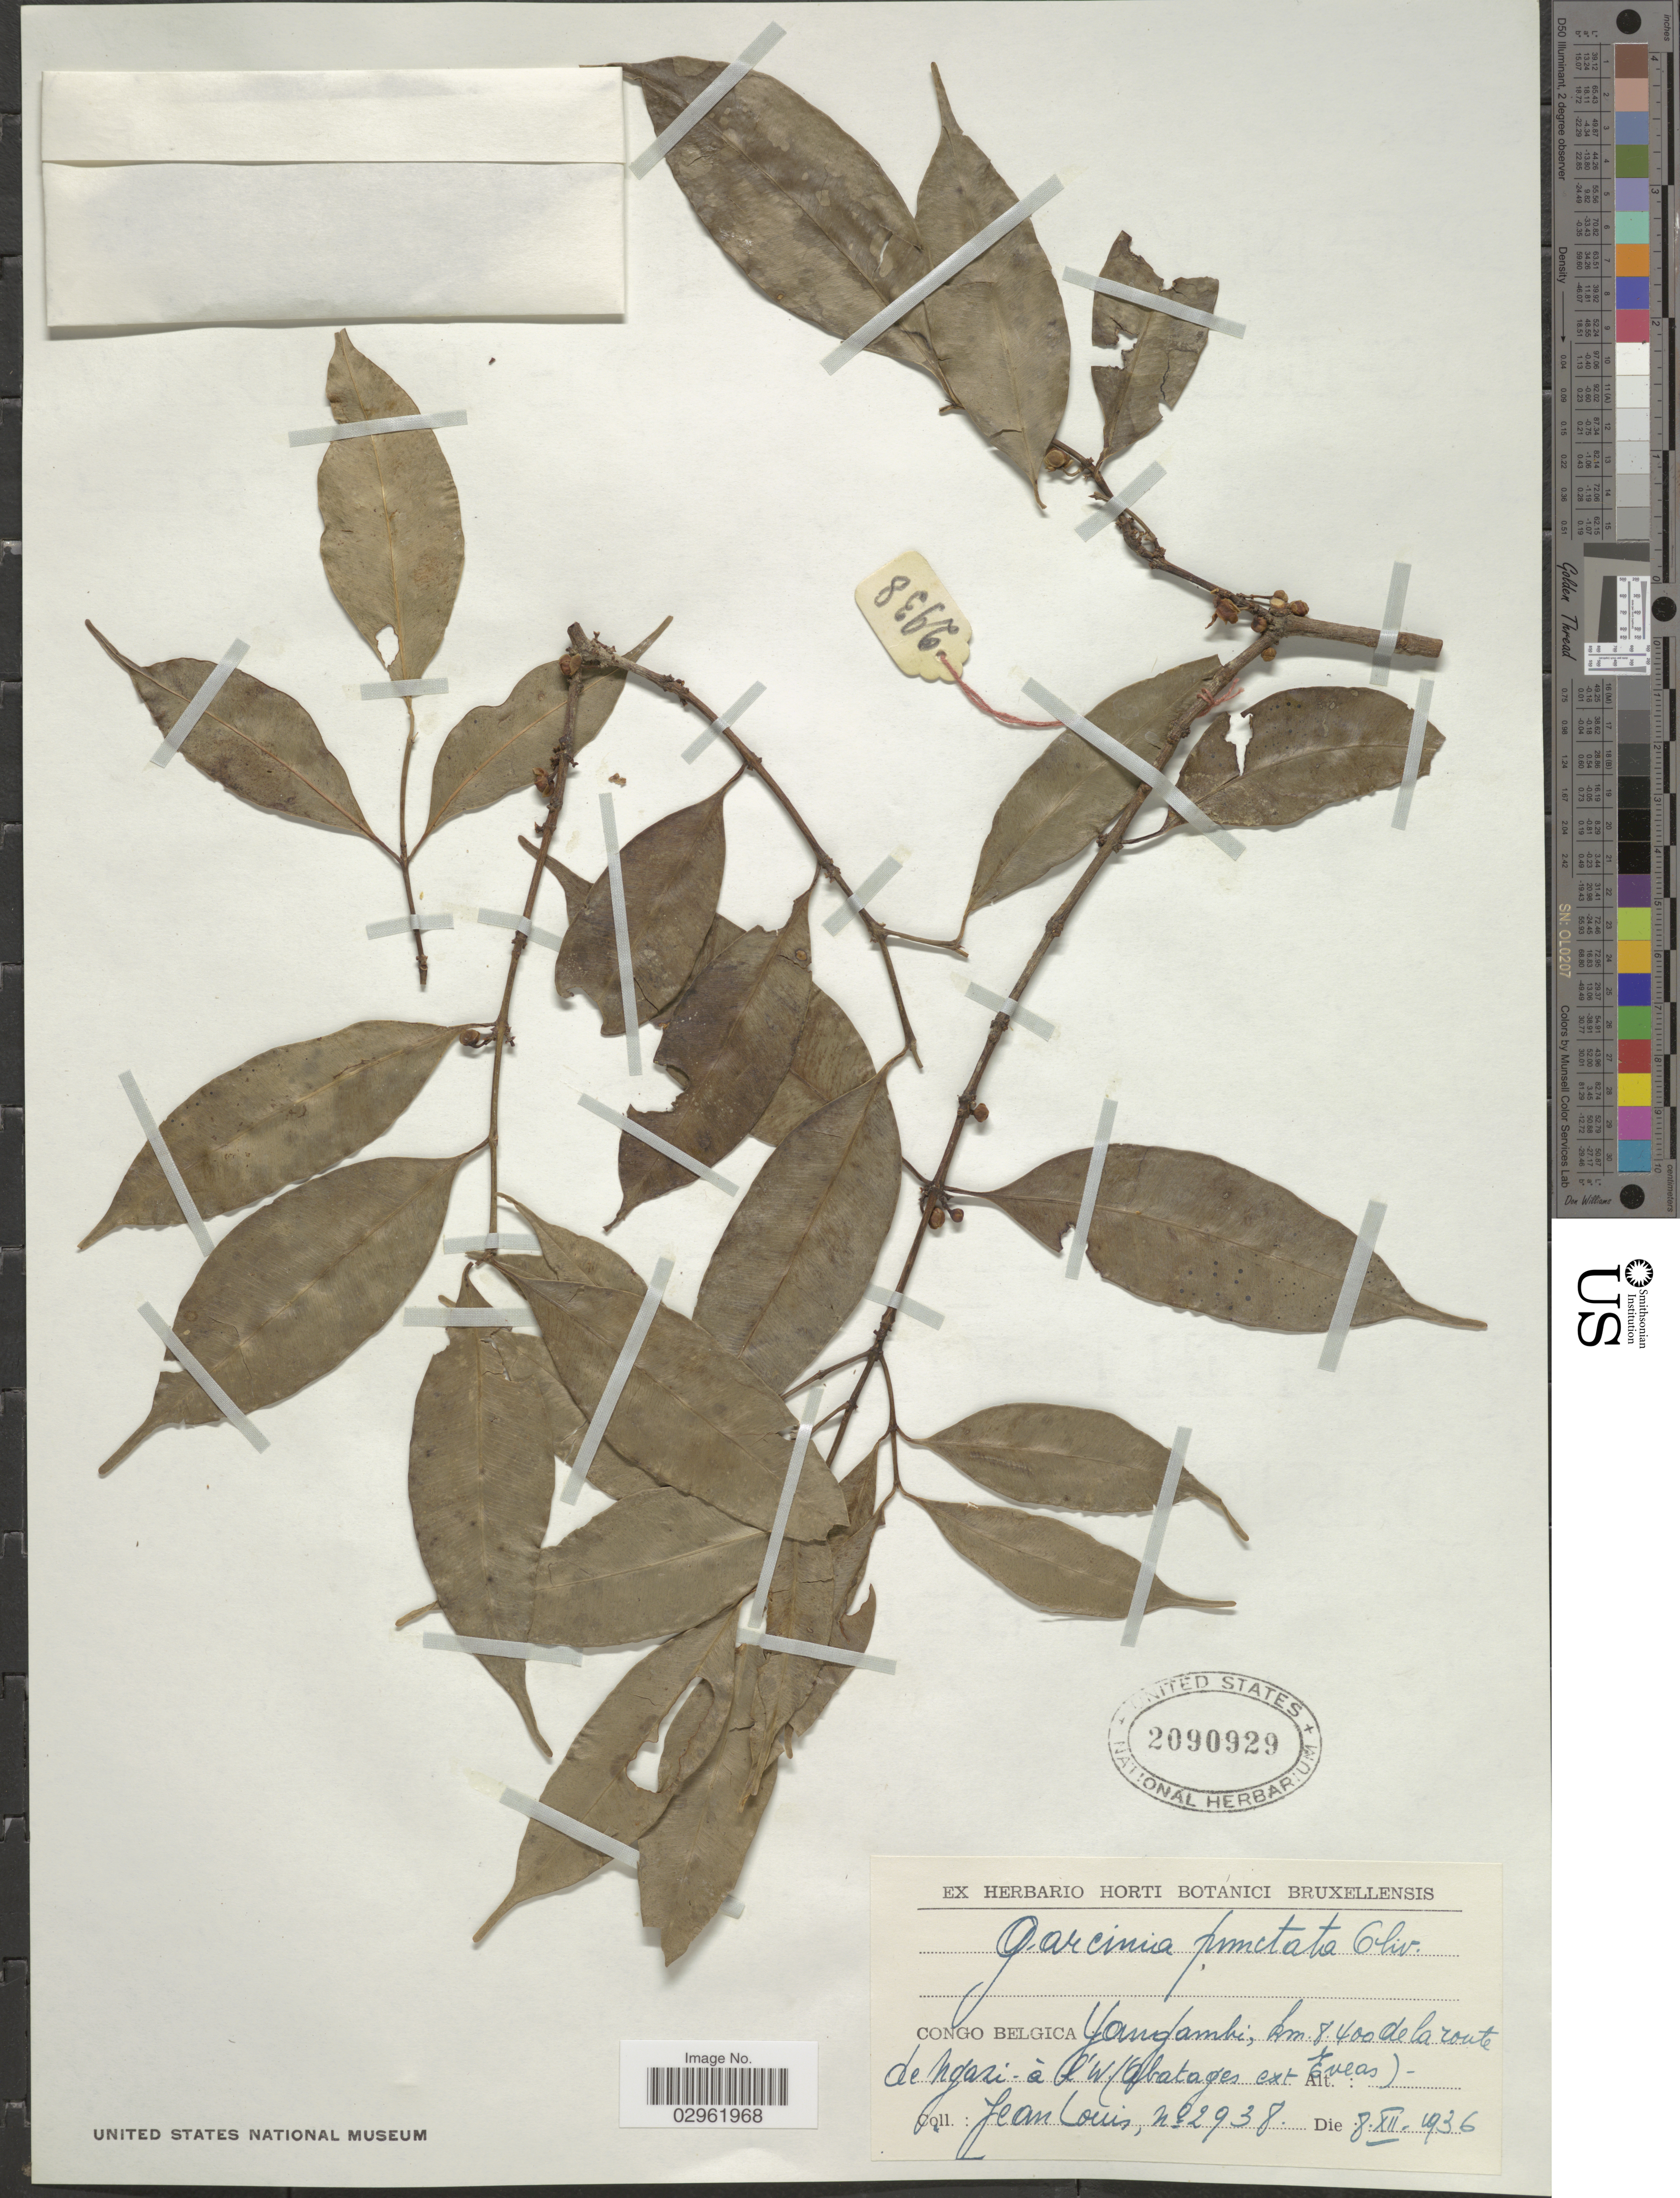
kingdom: Plantae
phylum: Tracheophyta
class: Magnoliopsida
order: Malpighiales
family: Clusiaceae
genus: Garcinia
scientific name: Garcinia punctata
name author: Oliv.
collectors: J. Louis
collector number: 2938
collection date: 1936-12-08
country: Congo, Democratic Republic of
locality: Congo Belgica: Yangambi, km 8400 de la route de Ngazi á l'W. (Abatages ext. Eveas)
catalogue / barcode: US 2090929